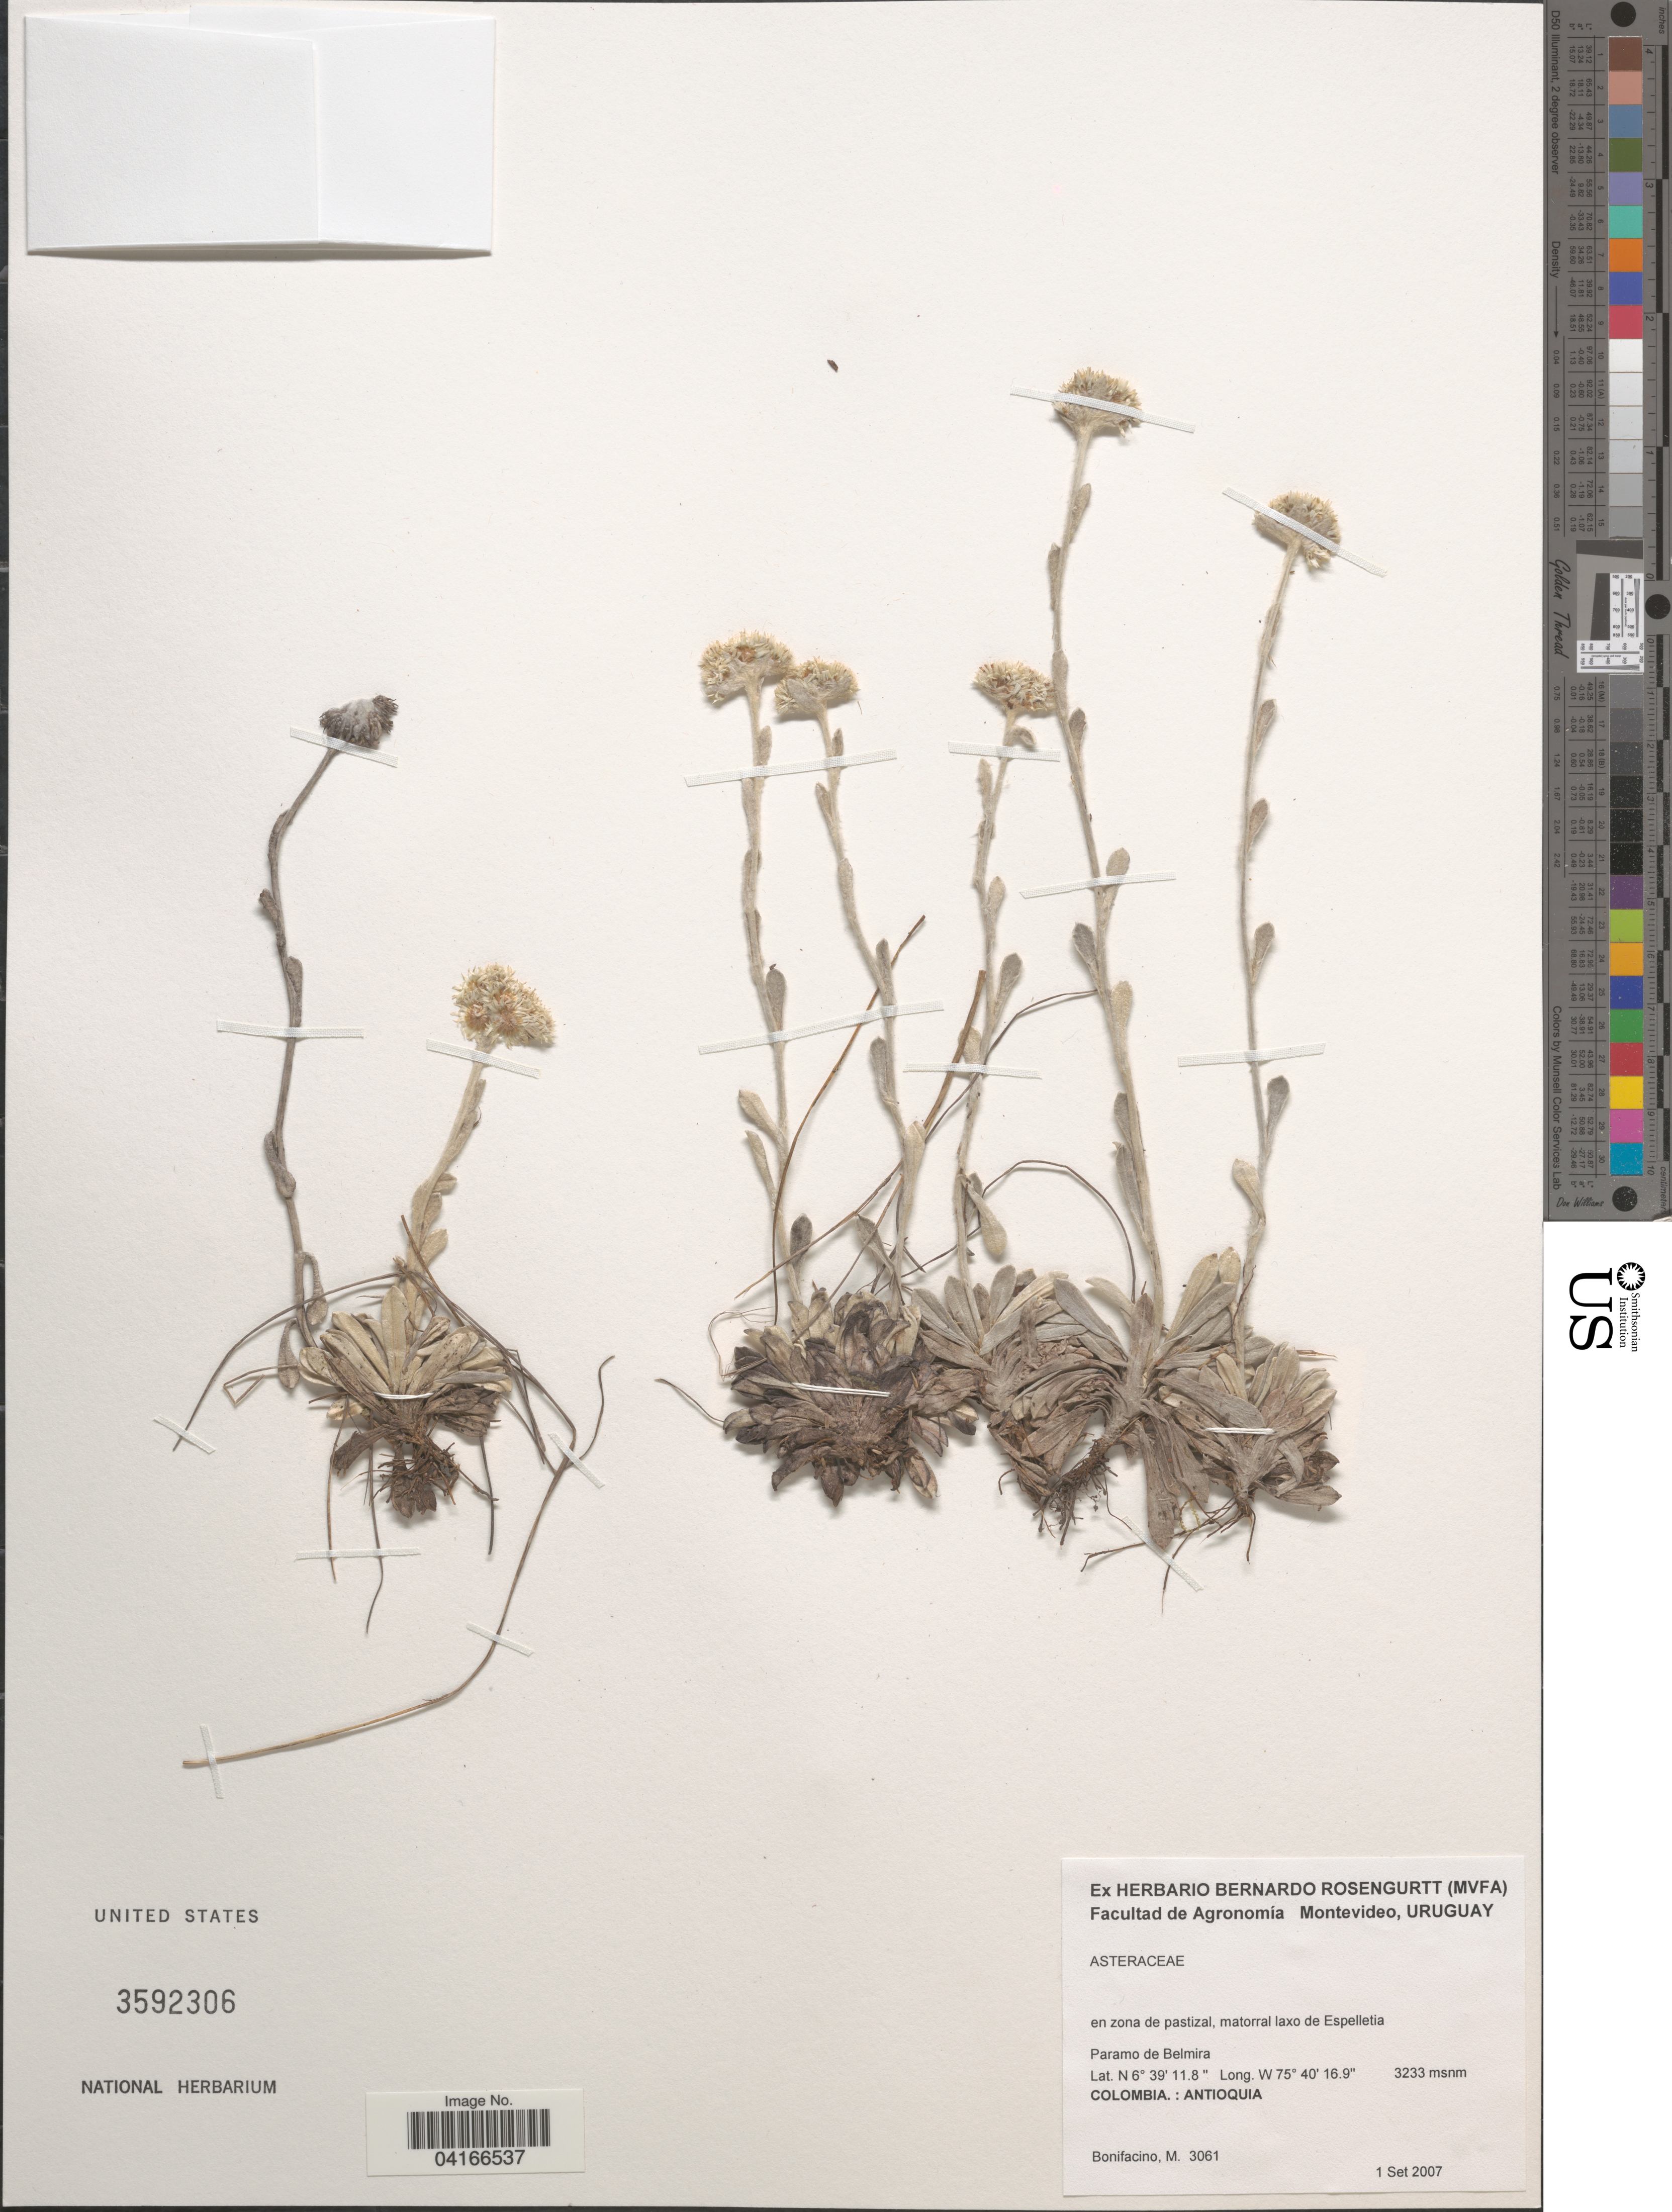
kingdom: Plantae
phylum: Tracheophyta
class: Magnoliopsida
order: Asterales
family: Asteraceae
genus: Chryselium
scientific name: Chryselium sp.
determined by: Ávila C., Fabio Andrés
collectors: M. Bonifacino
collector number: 3061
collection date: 2007-09-01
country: Colombia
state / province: Antioquia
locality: Paramo de Belmira.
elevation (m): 3233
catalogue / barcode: US 3592306